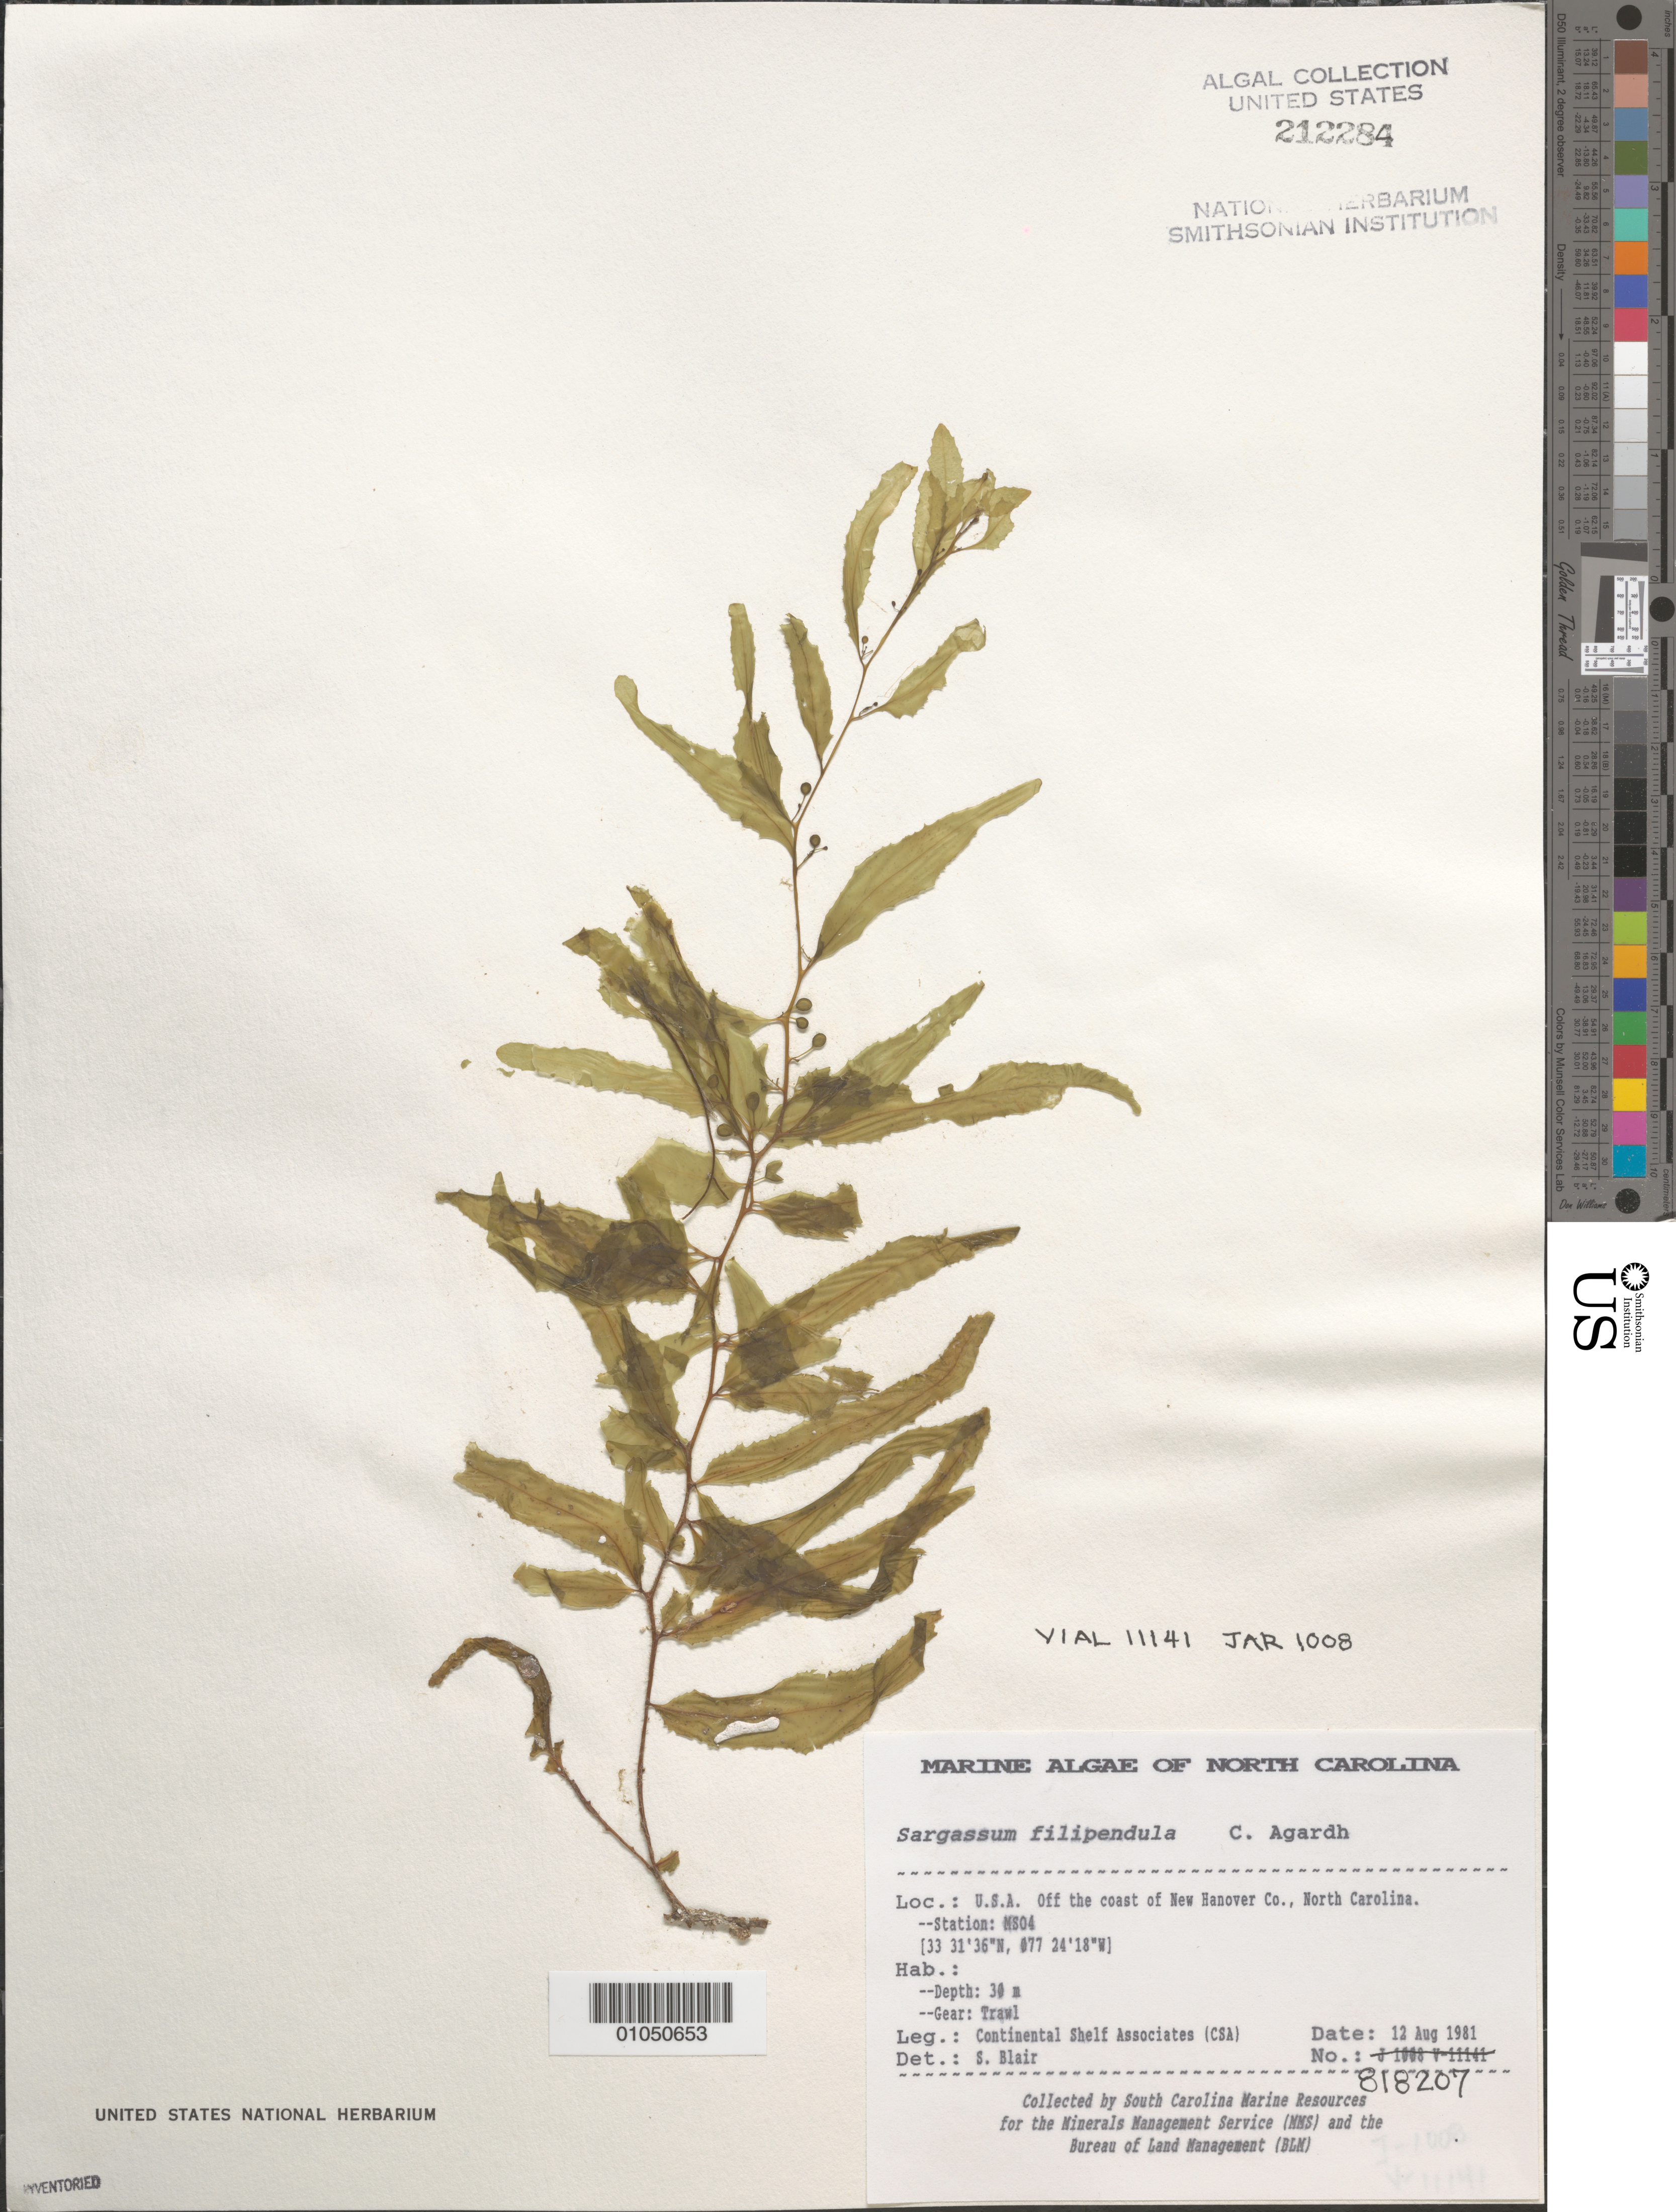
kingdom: Chromista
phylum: Ochrophyta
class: Phaeophyceae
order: Fucales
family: Sargassaceae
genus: Sargassum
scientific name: Sargassum filipendula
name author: C. Agardh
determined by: Blair, S. M.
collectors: Continental Shelf Associates for the MMS/BLM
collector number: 818207 Station MS04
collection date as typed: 12 Aug 1981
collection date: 1981-08-12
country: United States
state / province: North Carolina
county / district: New Hanover County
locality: Off coast of New Hanover County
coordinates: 33 31'36"N, 077 24'18"W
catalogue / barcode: US 212283